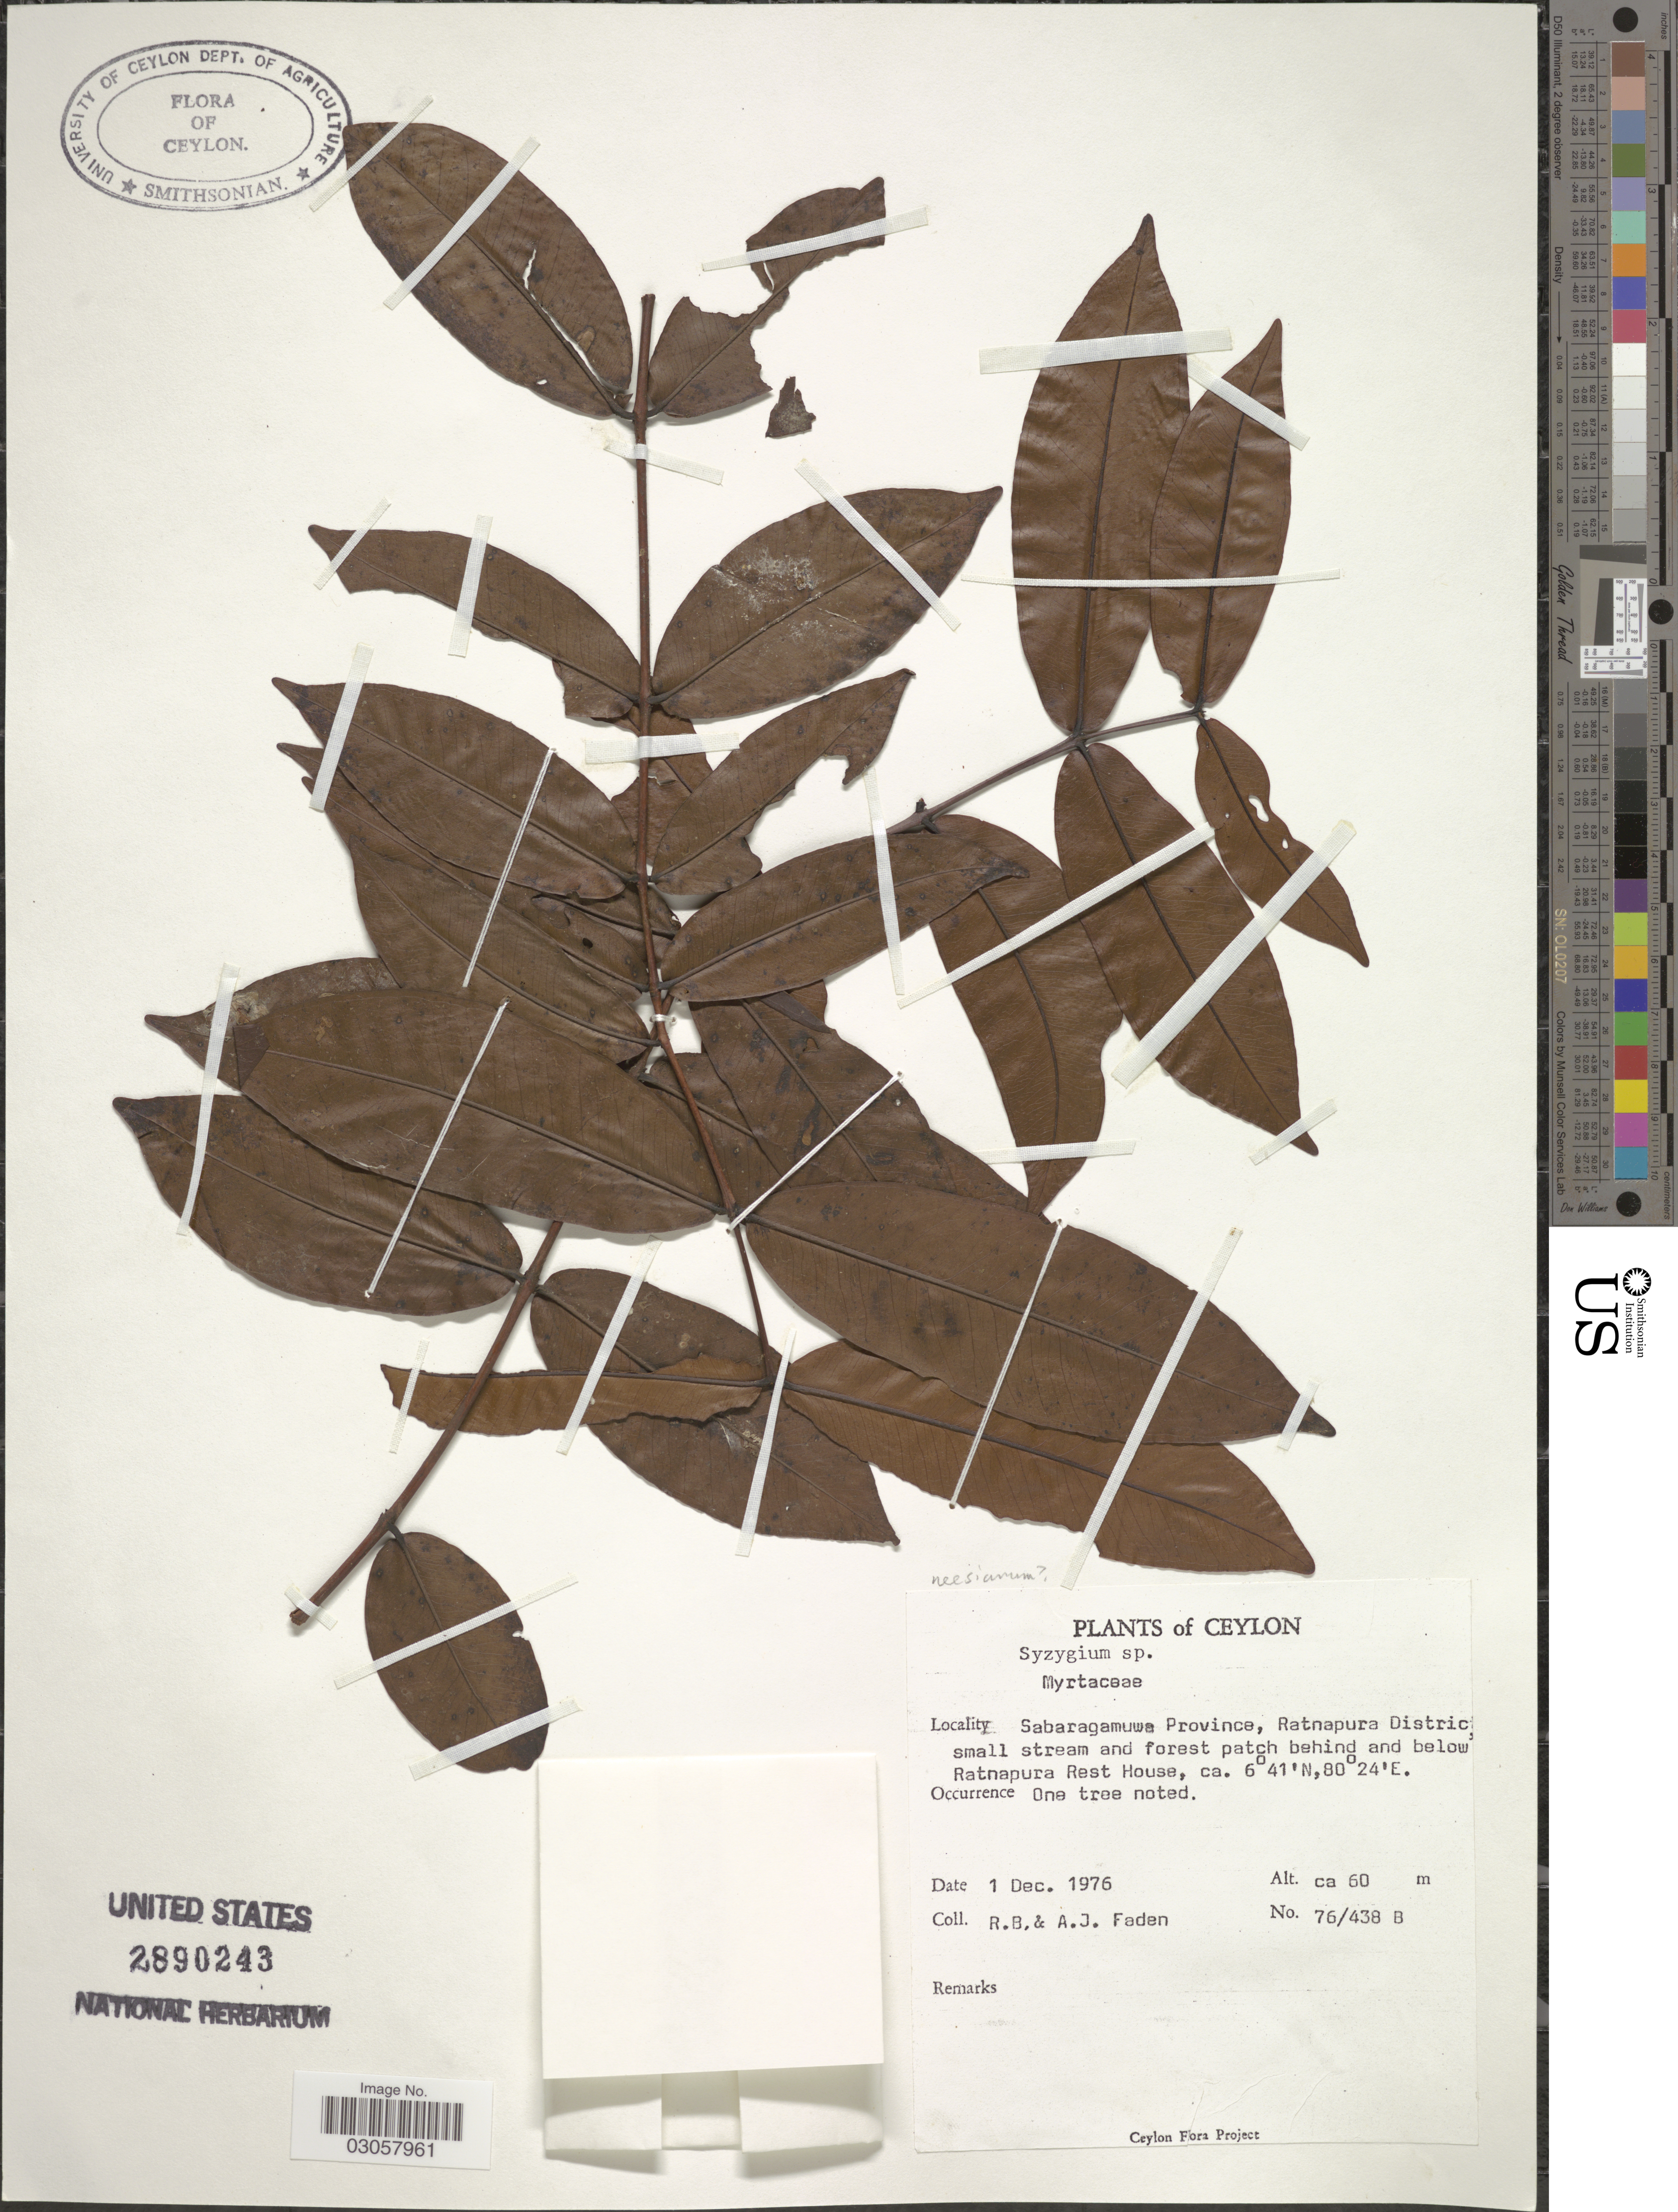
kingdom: Plantae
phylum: Tracheophyta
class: Magnoliopsida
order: Myrtales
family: Myrtaceae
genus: Syzygium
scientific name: Syzygium sp.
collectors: R. B. Faden & A. J. Faden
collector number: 76/438 B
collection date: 1976-12-12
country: Sri Lanka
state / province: Sabaragamuwa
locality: Ceylon. Ratnapura District small stream and forest patch behind and below Ratnapura Rest House.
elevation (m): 60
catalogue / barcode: US 2890243